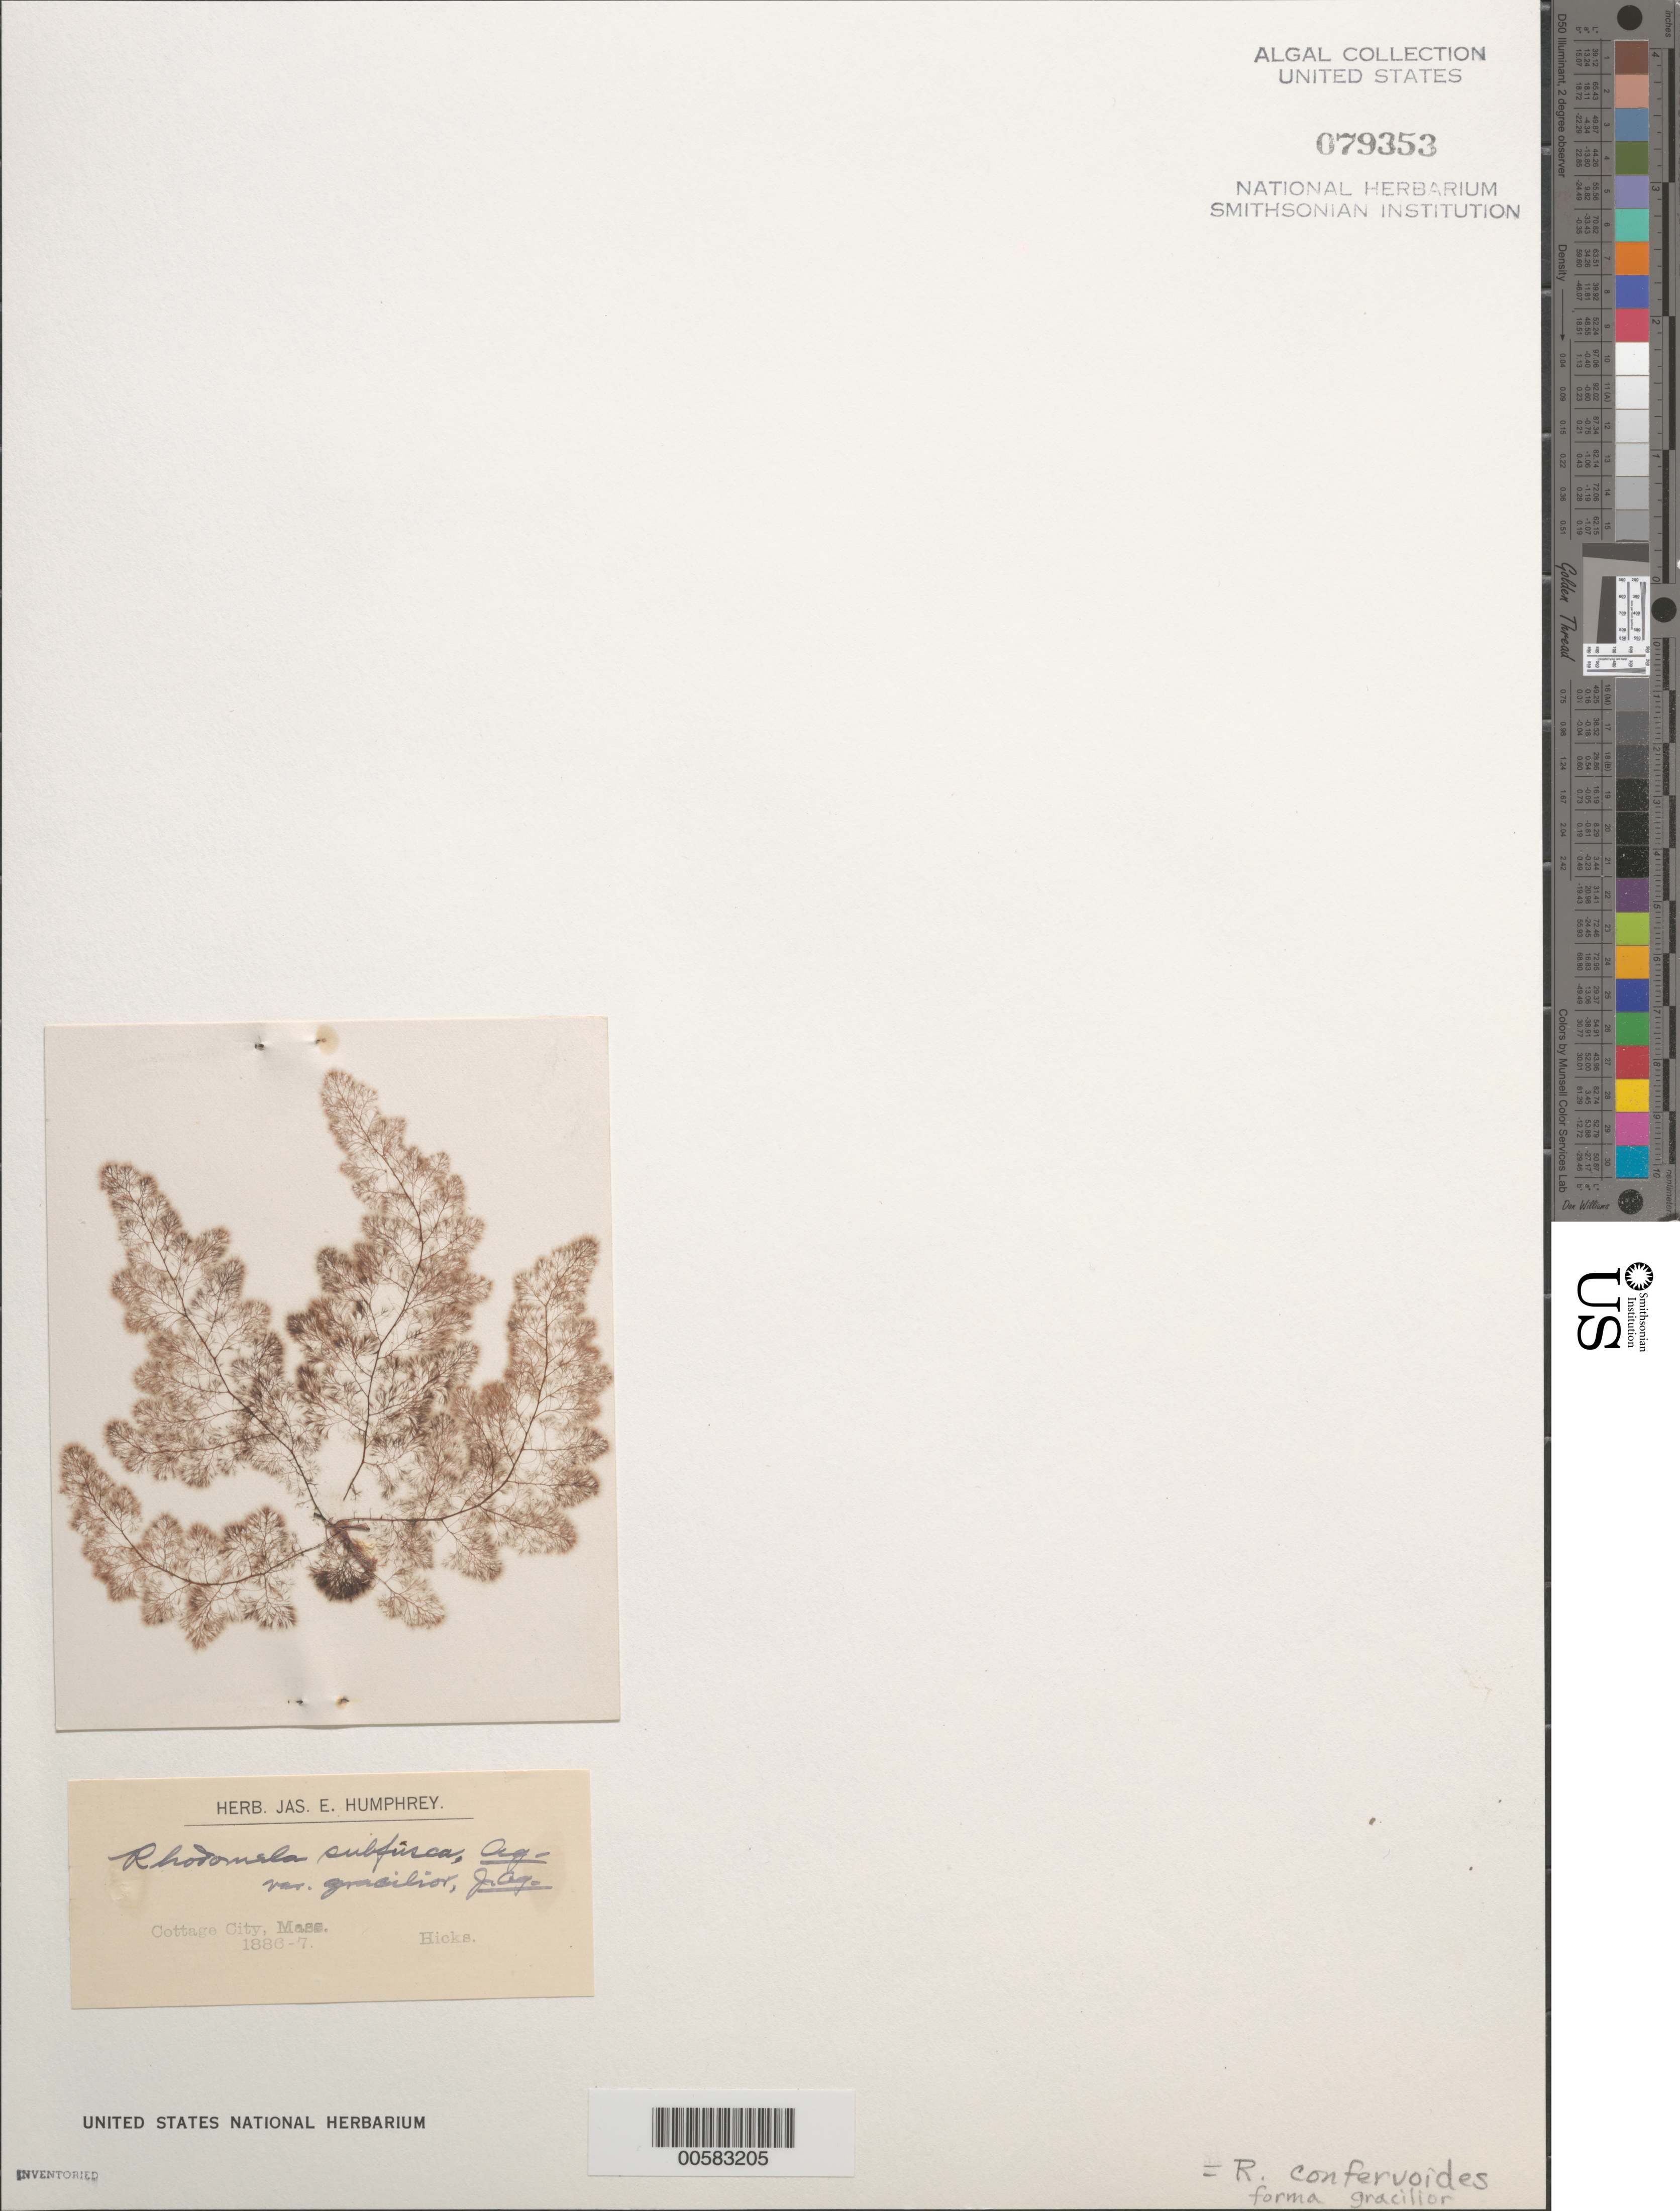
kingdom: Plantae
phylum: Rhodophyta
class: Florideophyceae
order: Ceramiales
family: Rhodomelaceae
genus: Rhodomela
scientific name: Rhodomela confervoides f. gracilior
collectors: -. Hicks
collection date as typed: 1886 or -- --- 1887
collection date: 1886 or 1887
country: United States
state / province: Massachusetts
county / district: Dukes County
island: Martha's Vineyard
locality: Cottage City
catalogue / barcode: US 79353